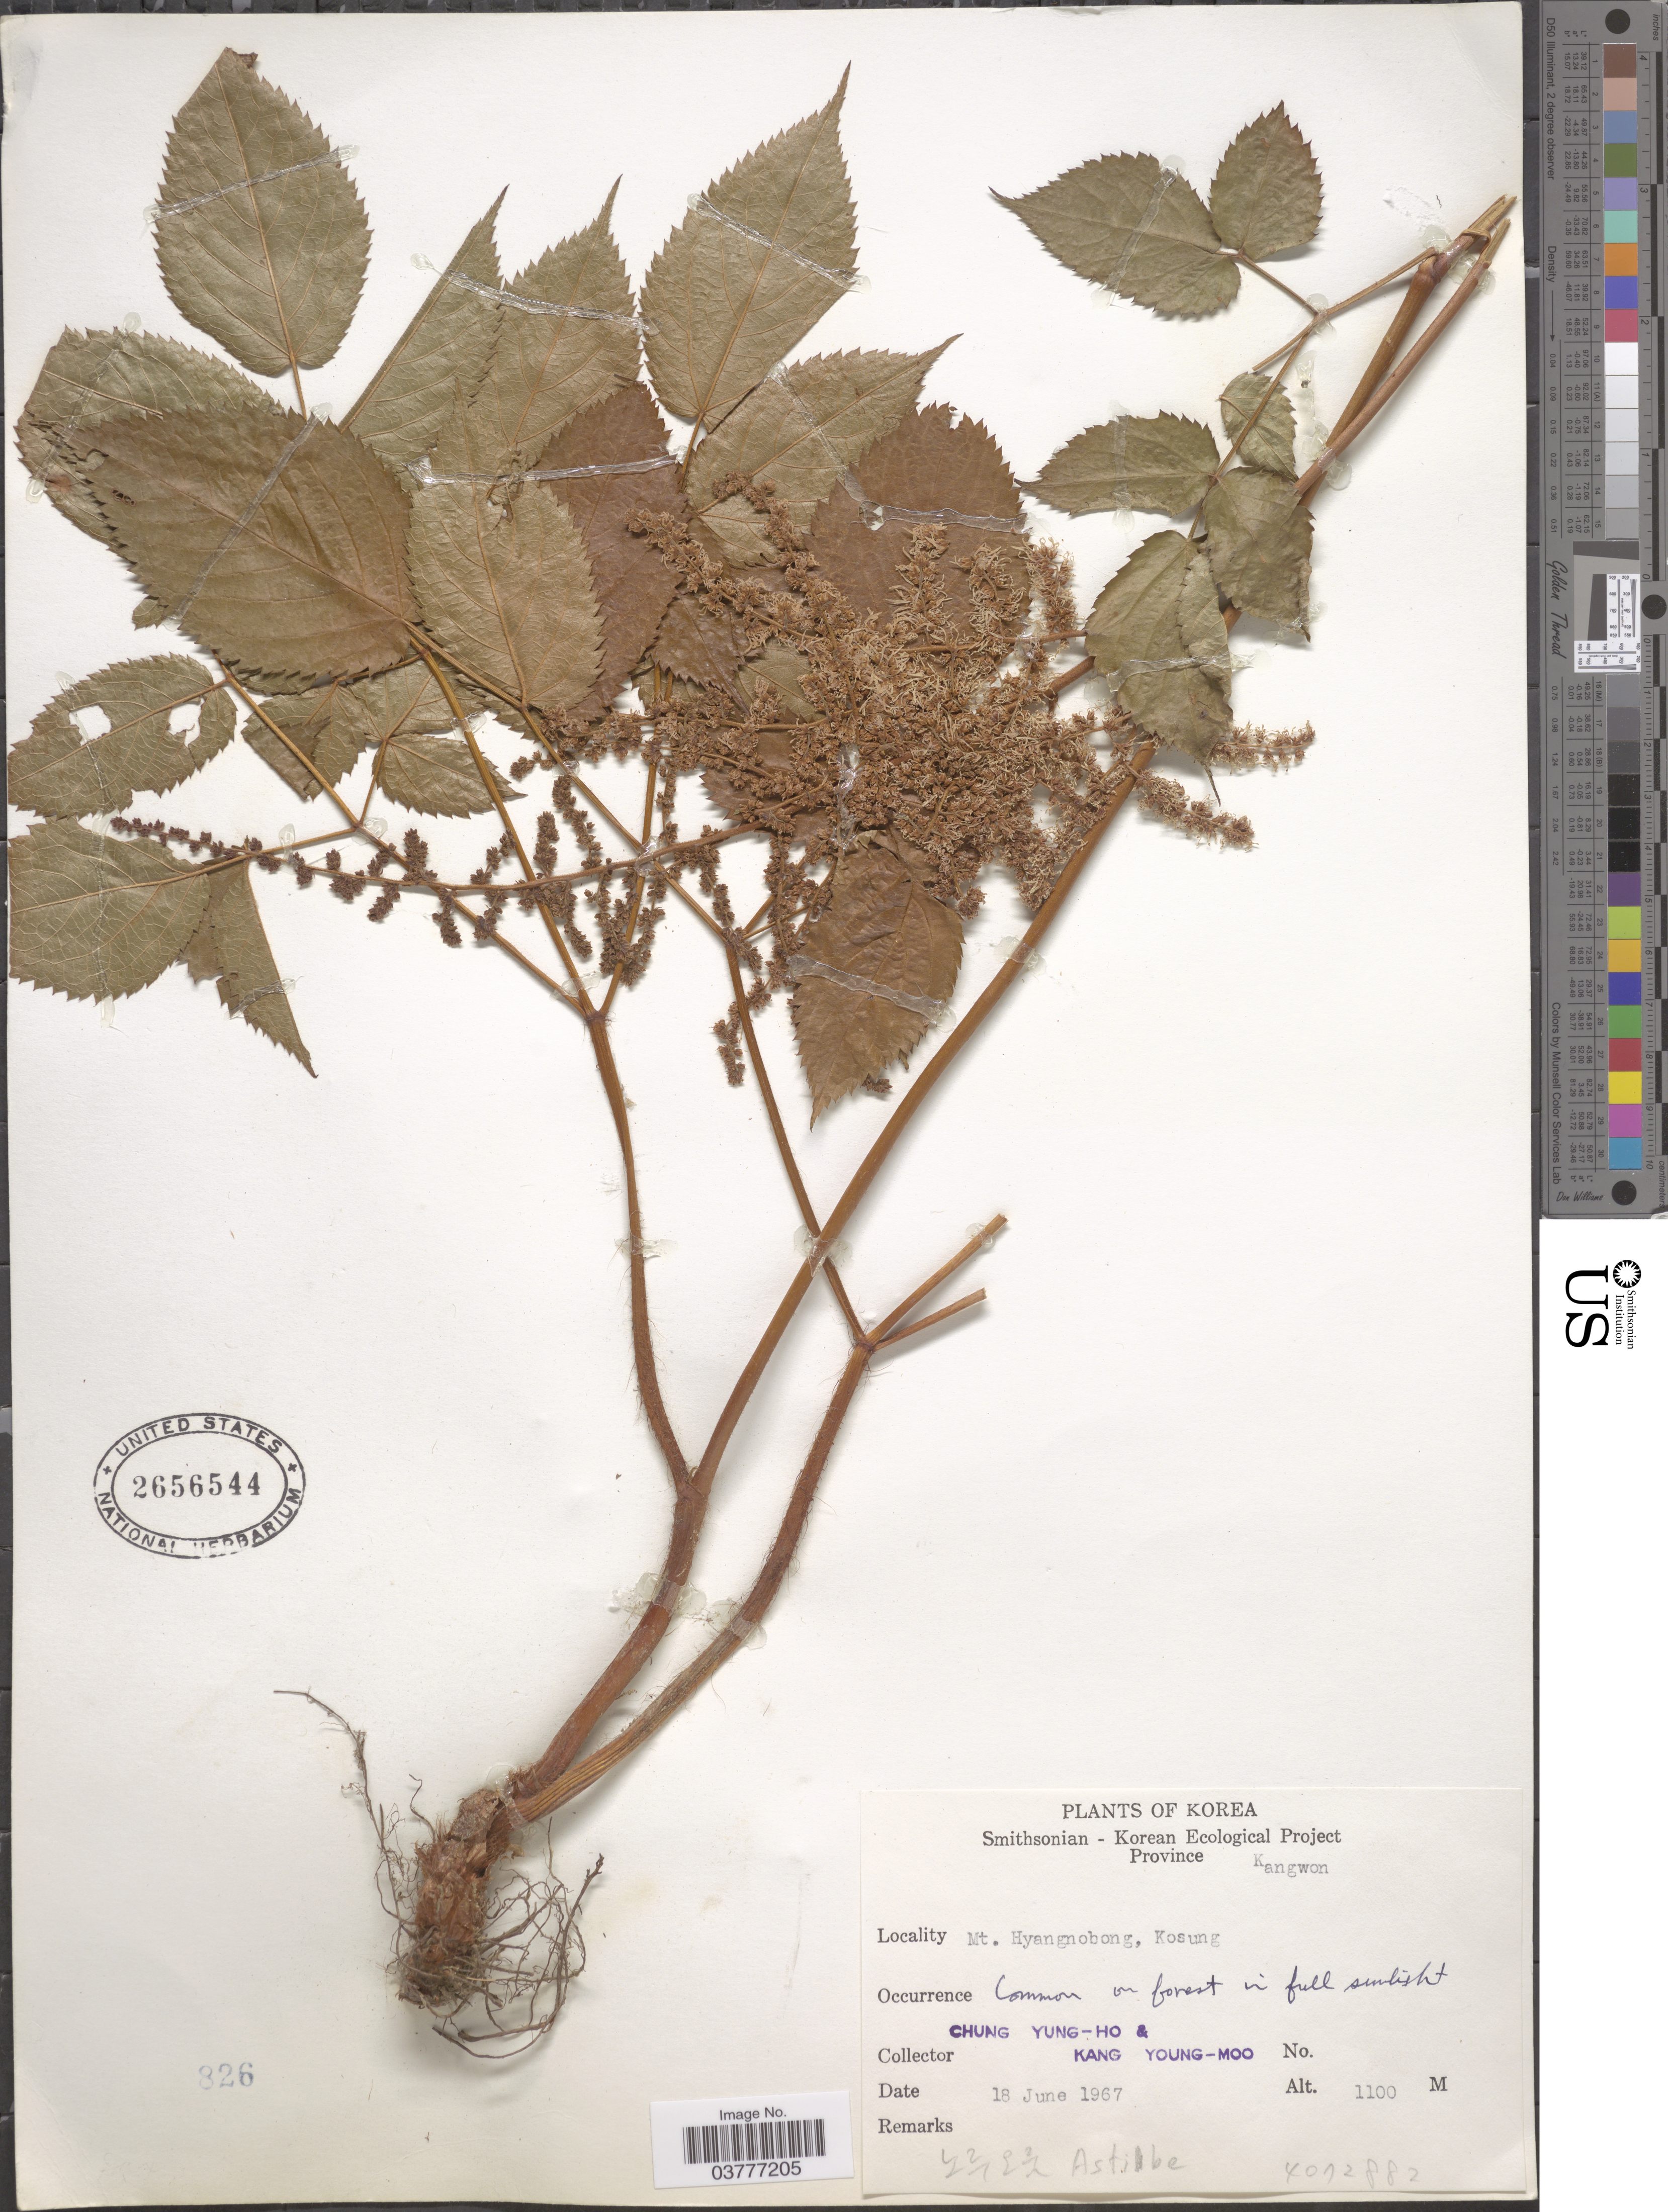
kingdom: Plantae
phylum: Tracheophyta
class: Magnoliopsida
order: Saxifragales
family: Saxifragaceae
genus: Astilbe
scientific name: Astilbe sp.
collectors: C. Yung-Ho & K. Young-Moo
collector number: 4012882*?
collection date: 1967-06-18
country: North Korea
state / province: Kangwon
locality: Mt. Hyangnobong, Kosung.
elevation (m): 1100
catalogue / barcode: US 2656544